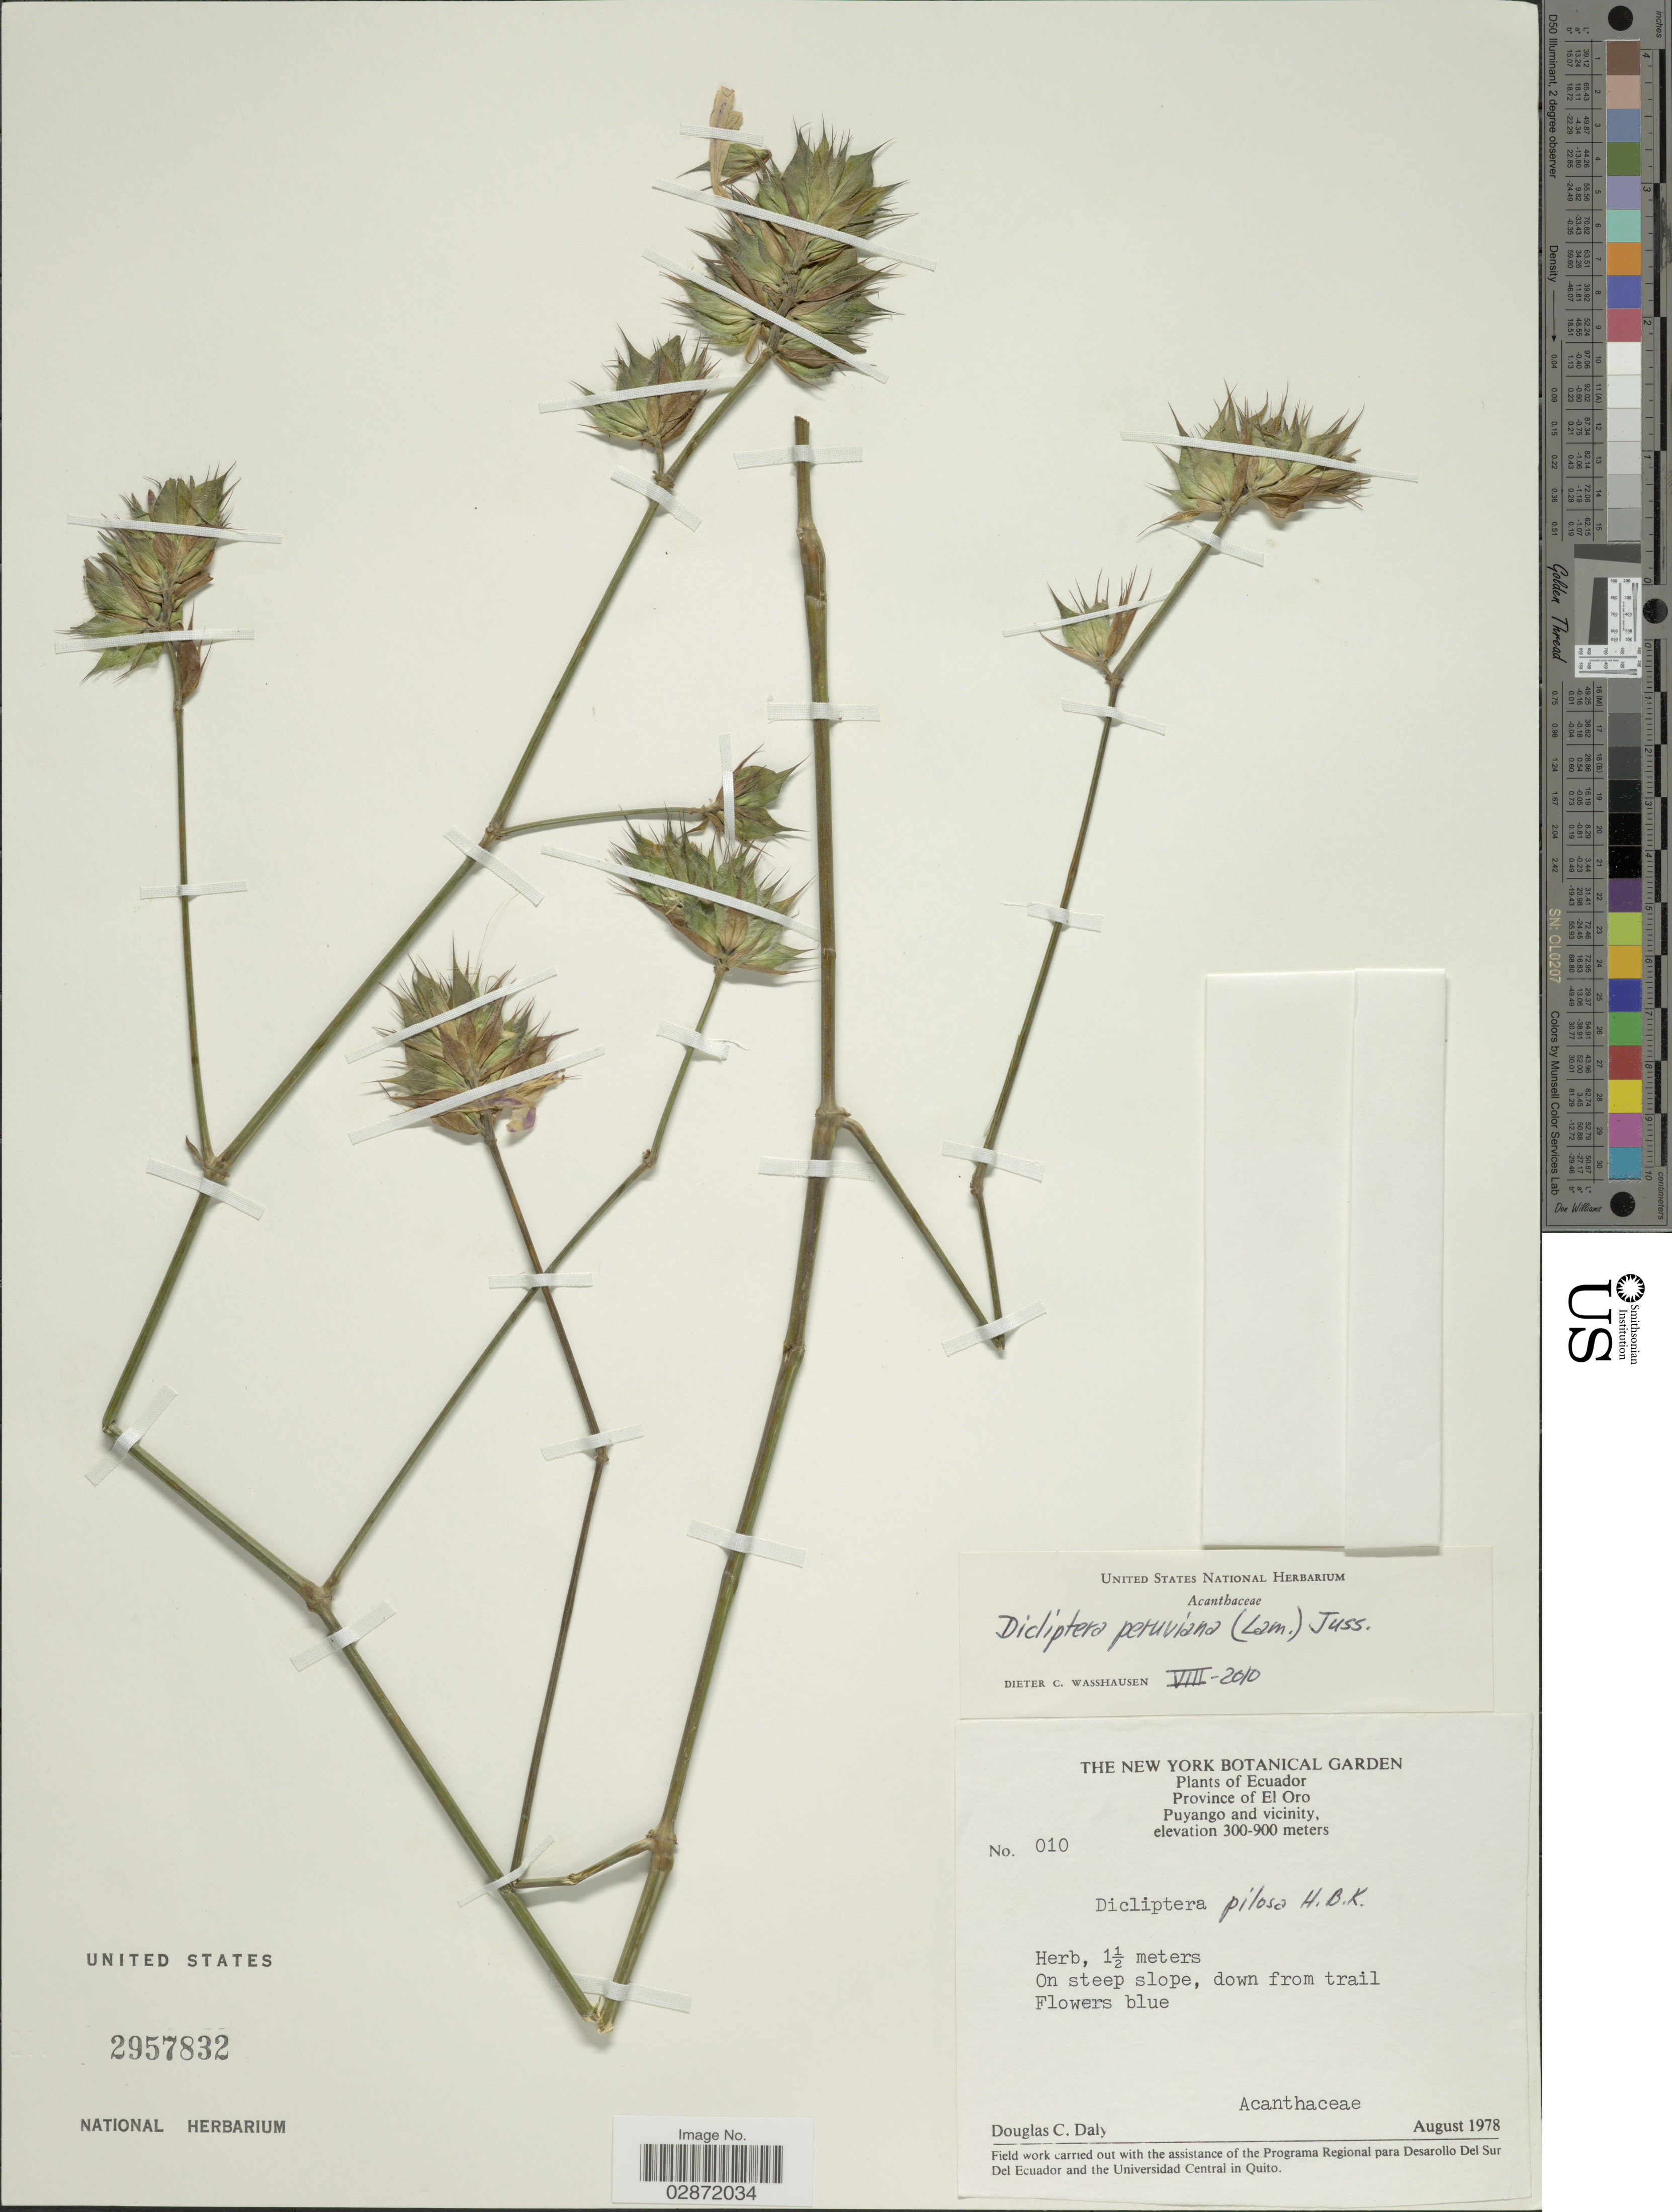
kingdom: Plantae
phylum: Tracheophyta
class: Magnoliopsida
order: Lamiales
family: Acanthaceae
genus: Dicliptera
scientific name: Dicliptera peruviana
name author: (Ruiz & Pav.) Juss.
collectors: D. C. Daly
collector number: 010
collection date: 1978-08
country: Ecuador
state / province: El Oro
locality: Province of El Oro. Puyango and vicinity.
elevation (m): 300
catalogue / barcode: US 2957832